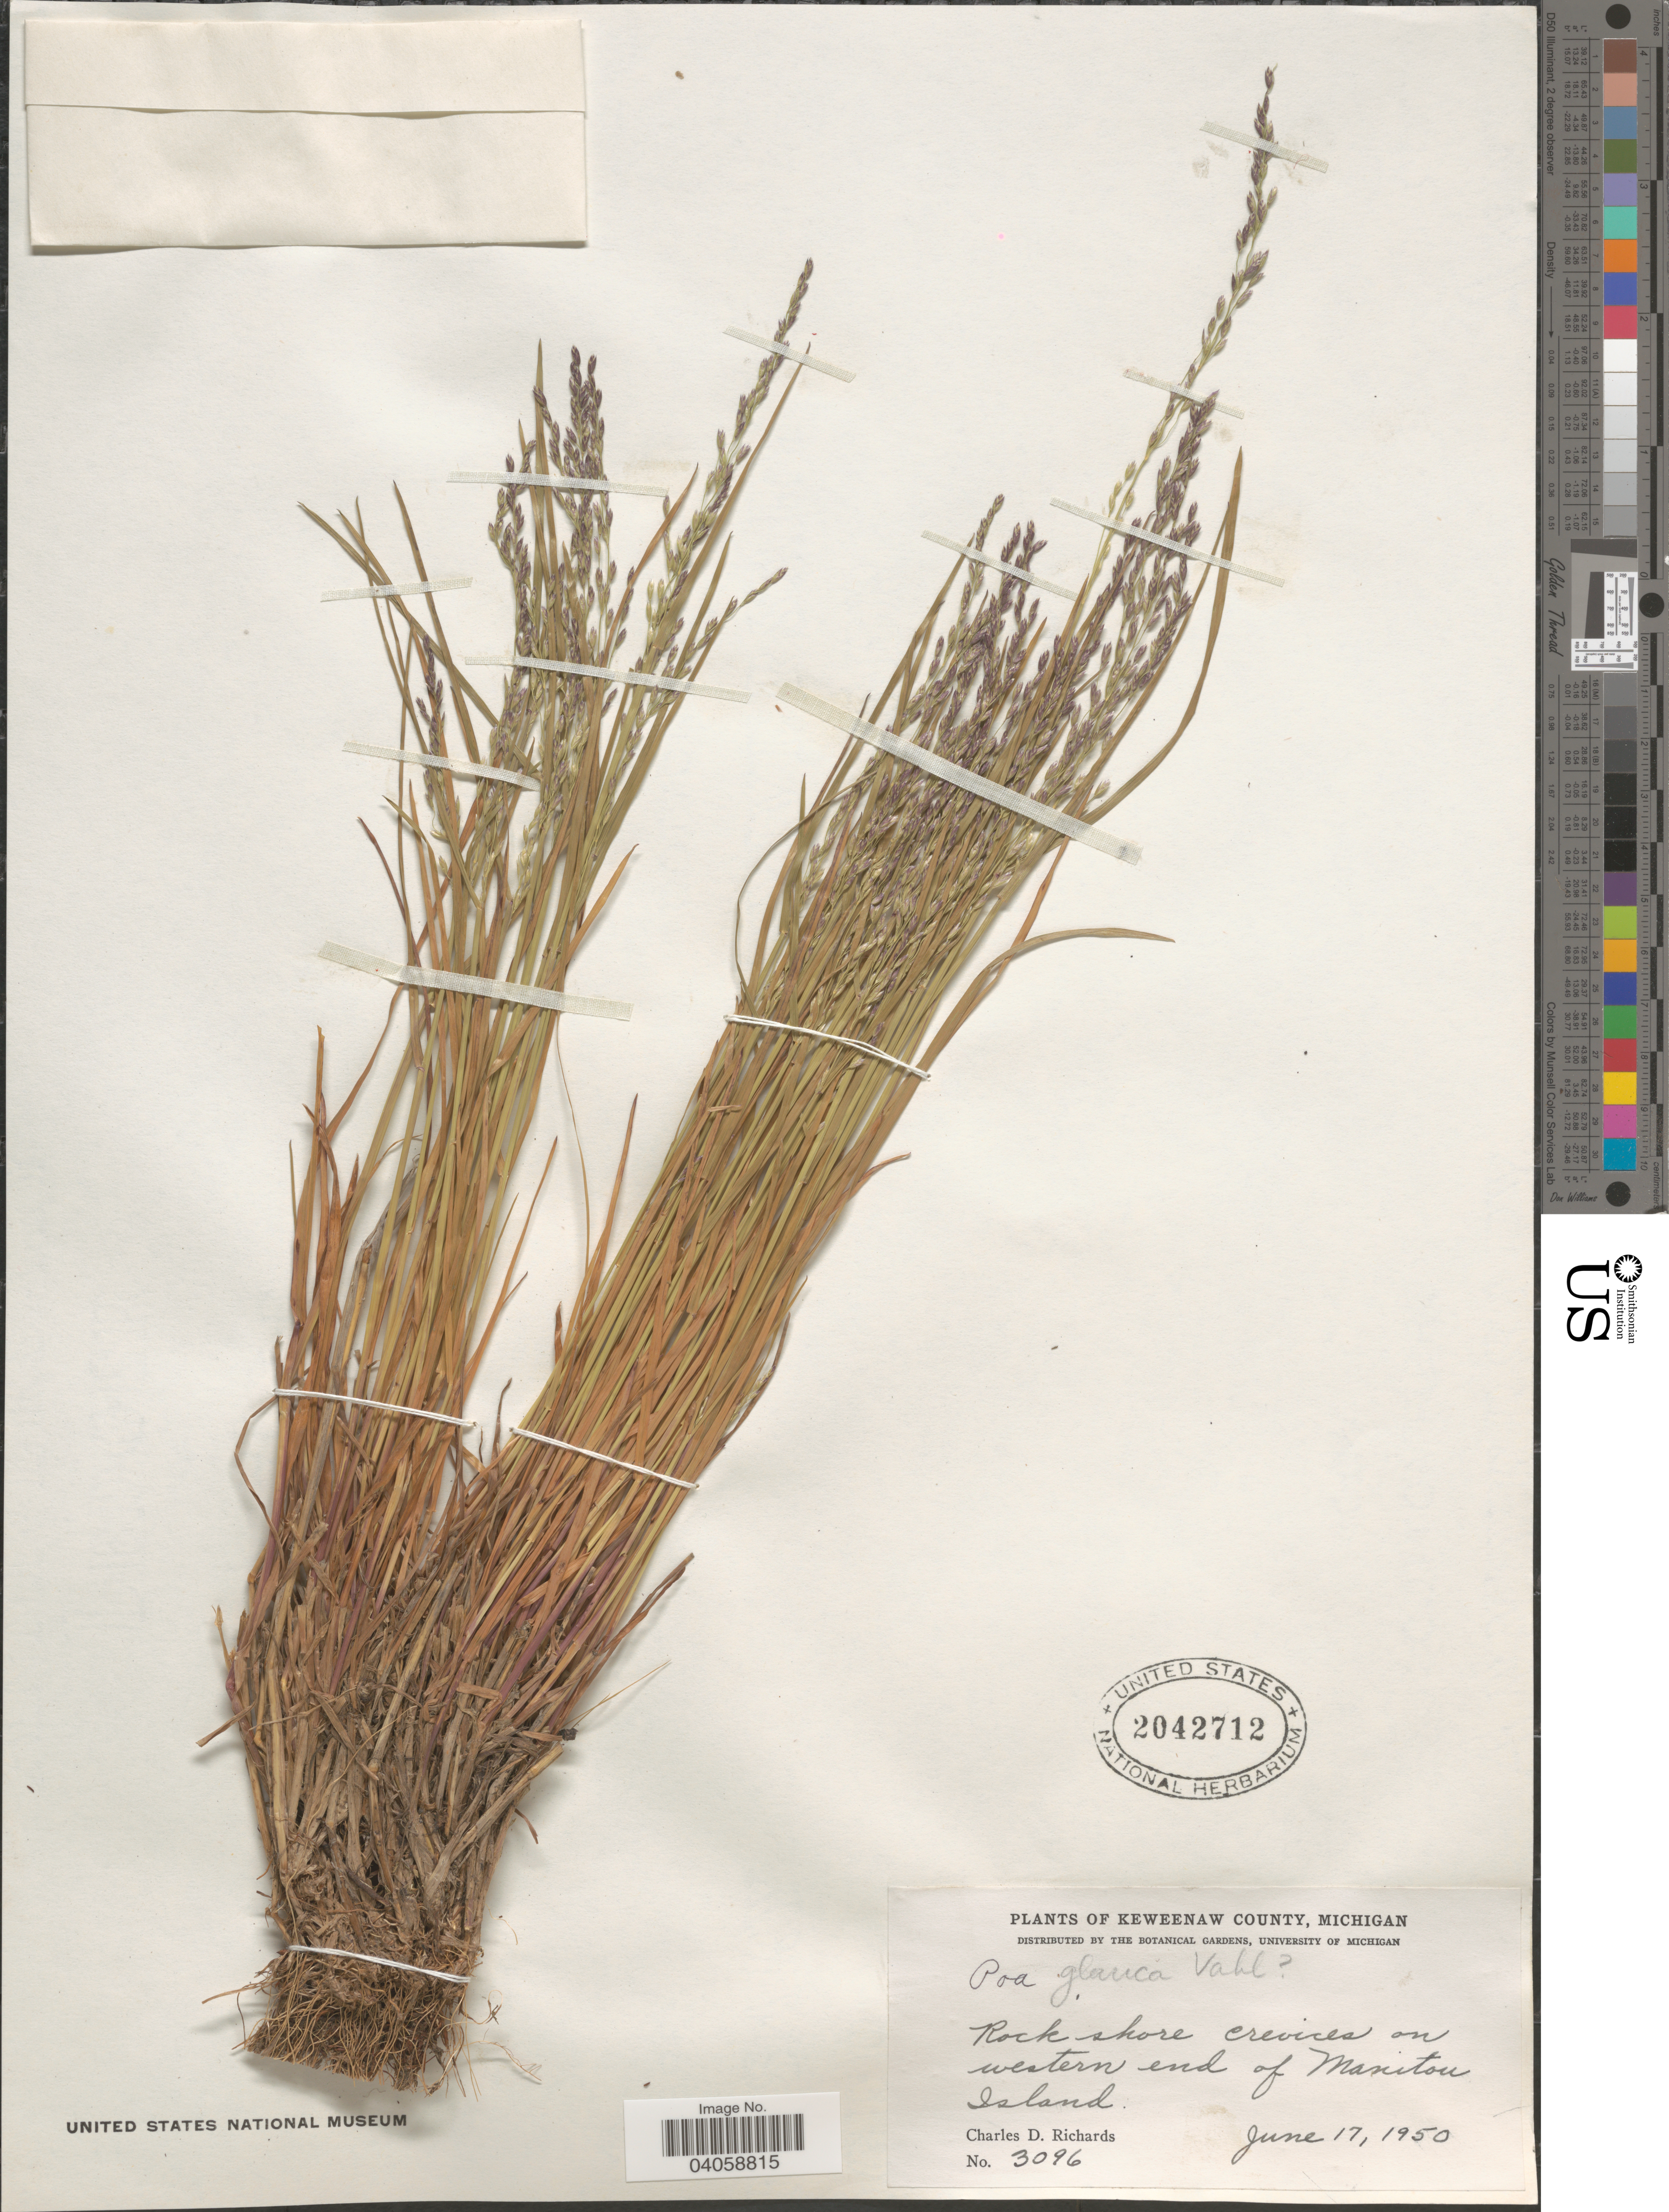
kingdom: Plantae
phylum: Tracheophyta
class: Liliopsida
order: Poales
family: Poaceae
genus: Poa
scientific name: Poa glauca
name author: Vahl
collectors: C. Richards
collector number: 3096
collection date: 1950-06-17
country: United States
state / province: Michigan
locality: Keweenaw County. Rock shore crevices on western end of Manitou Island.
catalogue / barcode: US 2042712